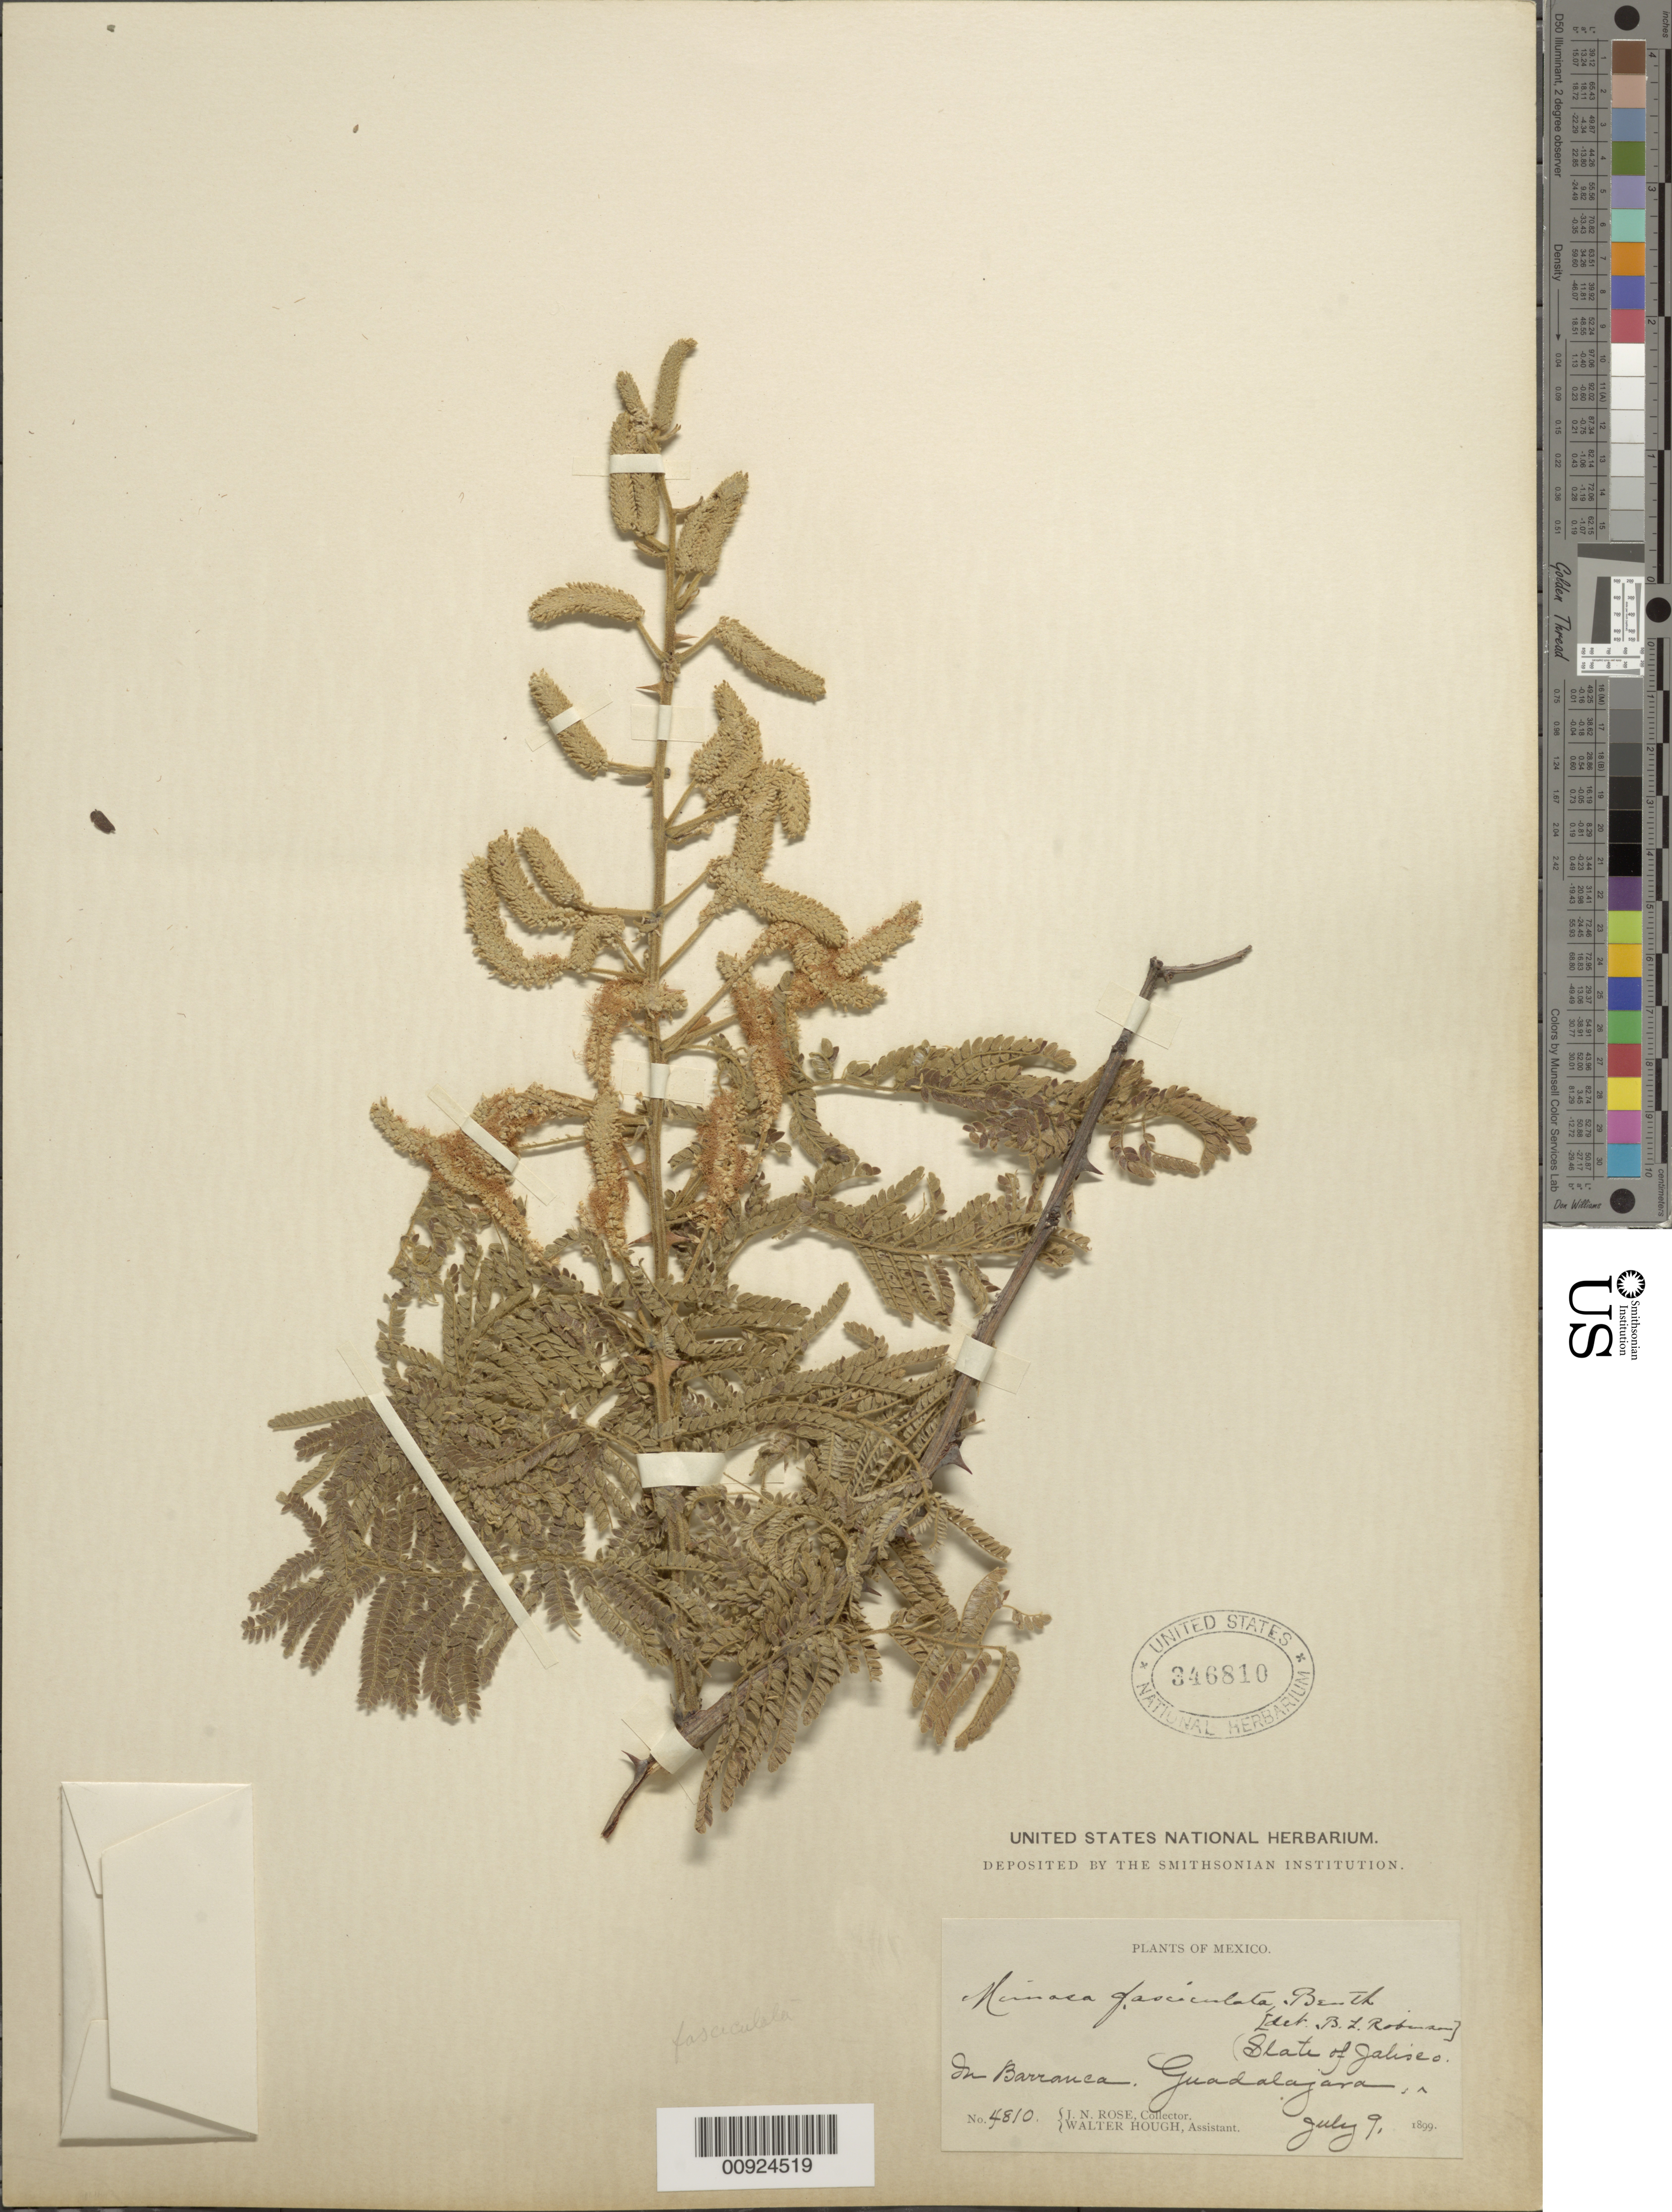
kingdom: Plantae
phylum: Tracheophyta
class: Magnoliopsida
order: Fabales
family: Fabaceae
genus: Mimosa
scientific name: Mimosa benthamii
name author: J.F. Macbr.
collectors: J. N. Rose & W. Hough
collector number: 4810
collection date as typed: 09 Jul 1899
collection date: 1899-07-09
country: Mexico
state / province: Jalisco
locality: Guadalajara, State of Jalisco.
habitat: In barranca.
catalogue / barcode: US 346810